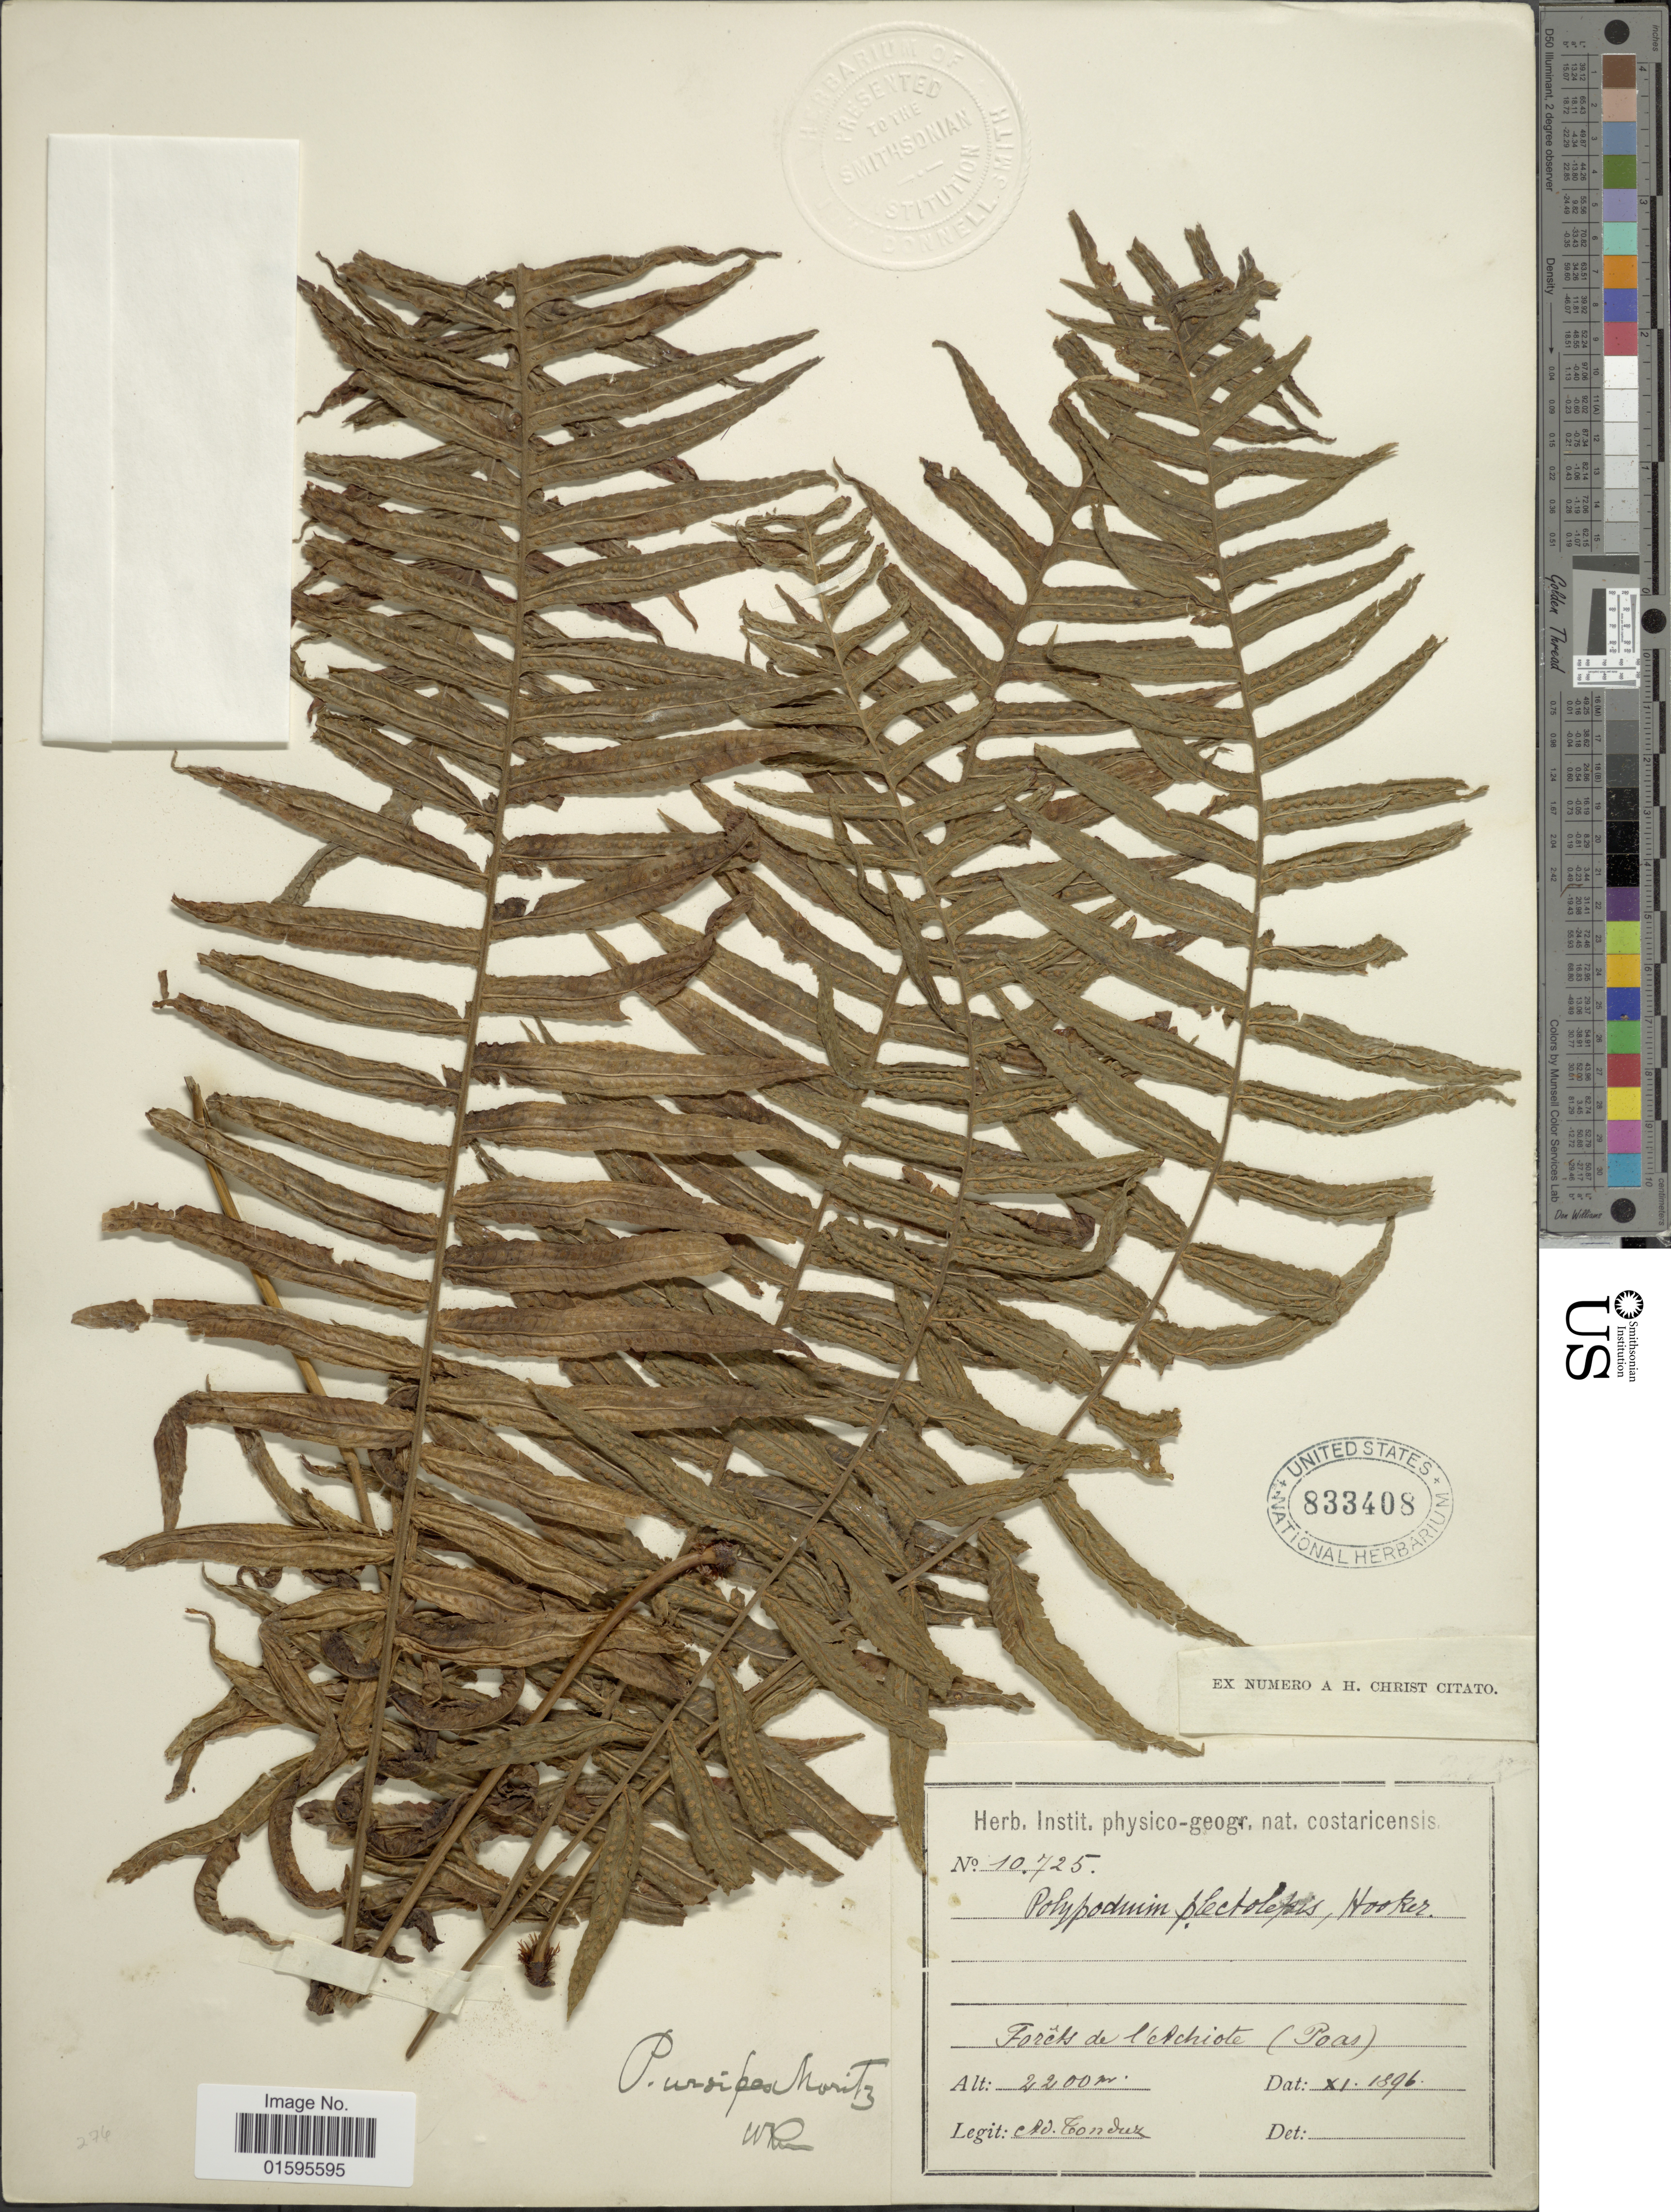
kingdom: Plantae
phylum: Tracheophyta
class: Polypodiopsida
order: Polypodiales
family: Polypodiaceae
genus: Polypodium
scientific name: Polypodium ursipes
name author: Moritz ex C. Chr.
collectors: A. Tonduz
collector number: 10725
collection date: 1896-11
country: Costa Rica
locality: Forets de l'Achiote (Poas).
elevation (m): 2200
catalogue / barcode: US 833408